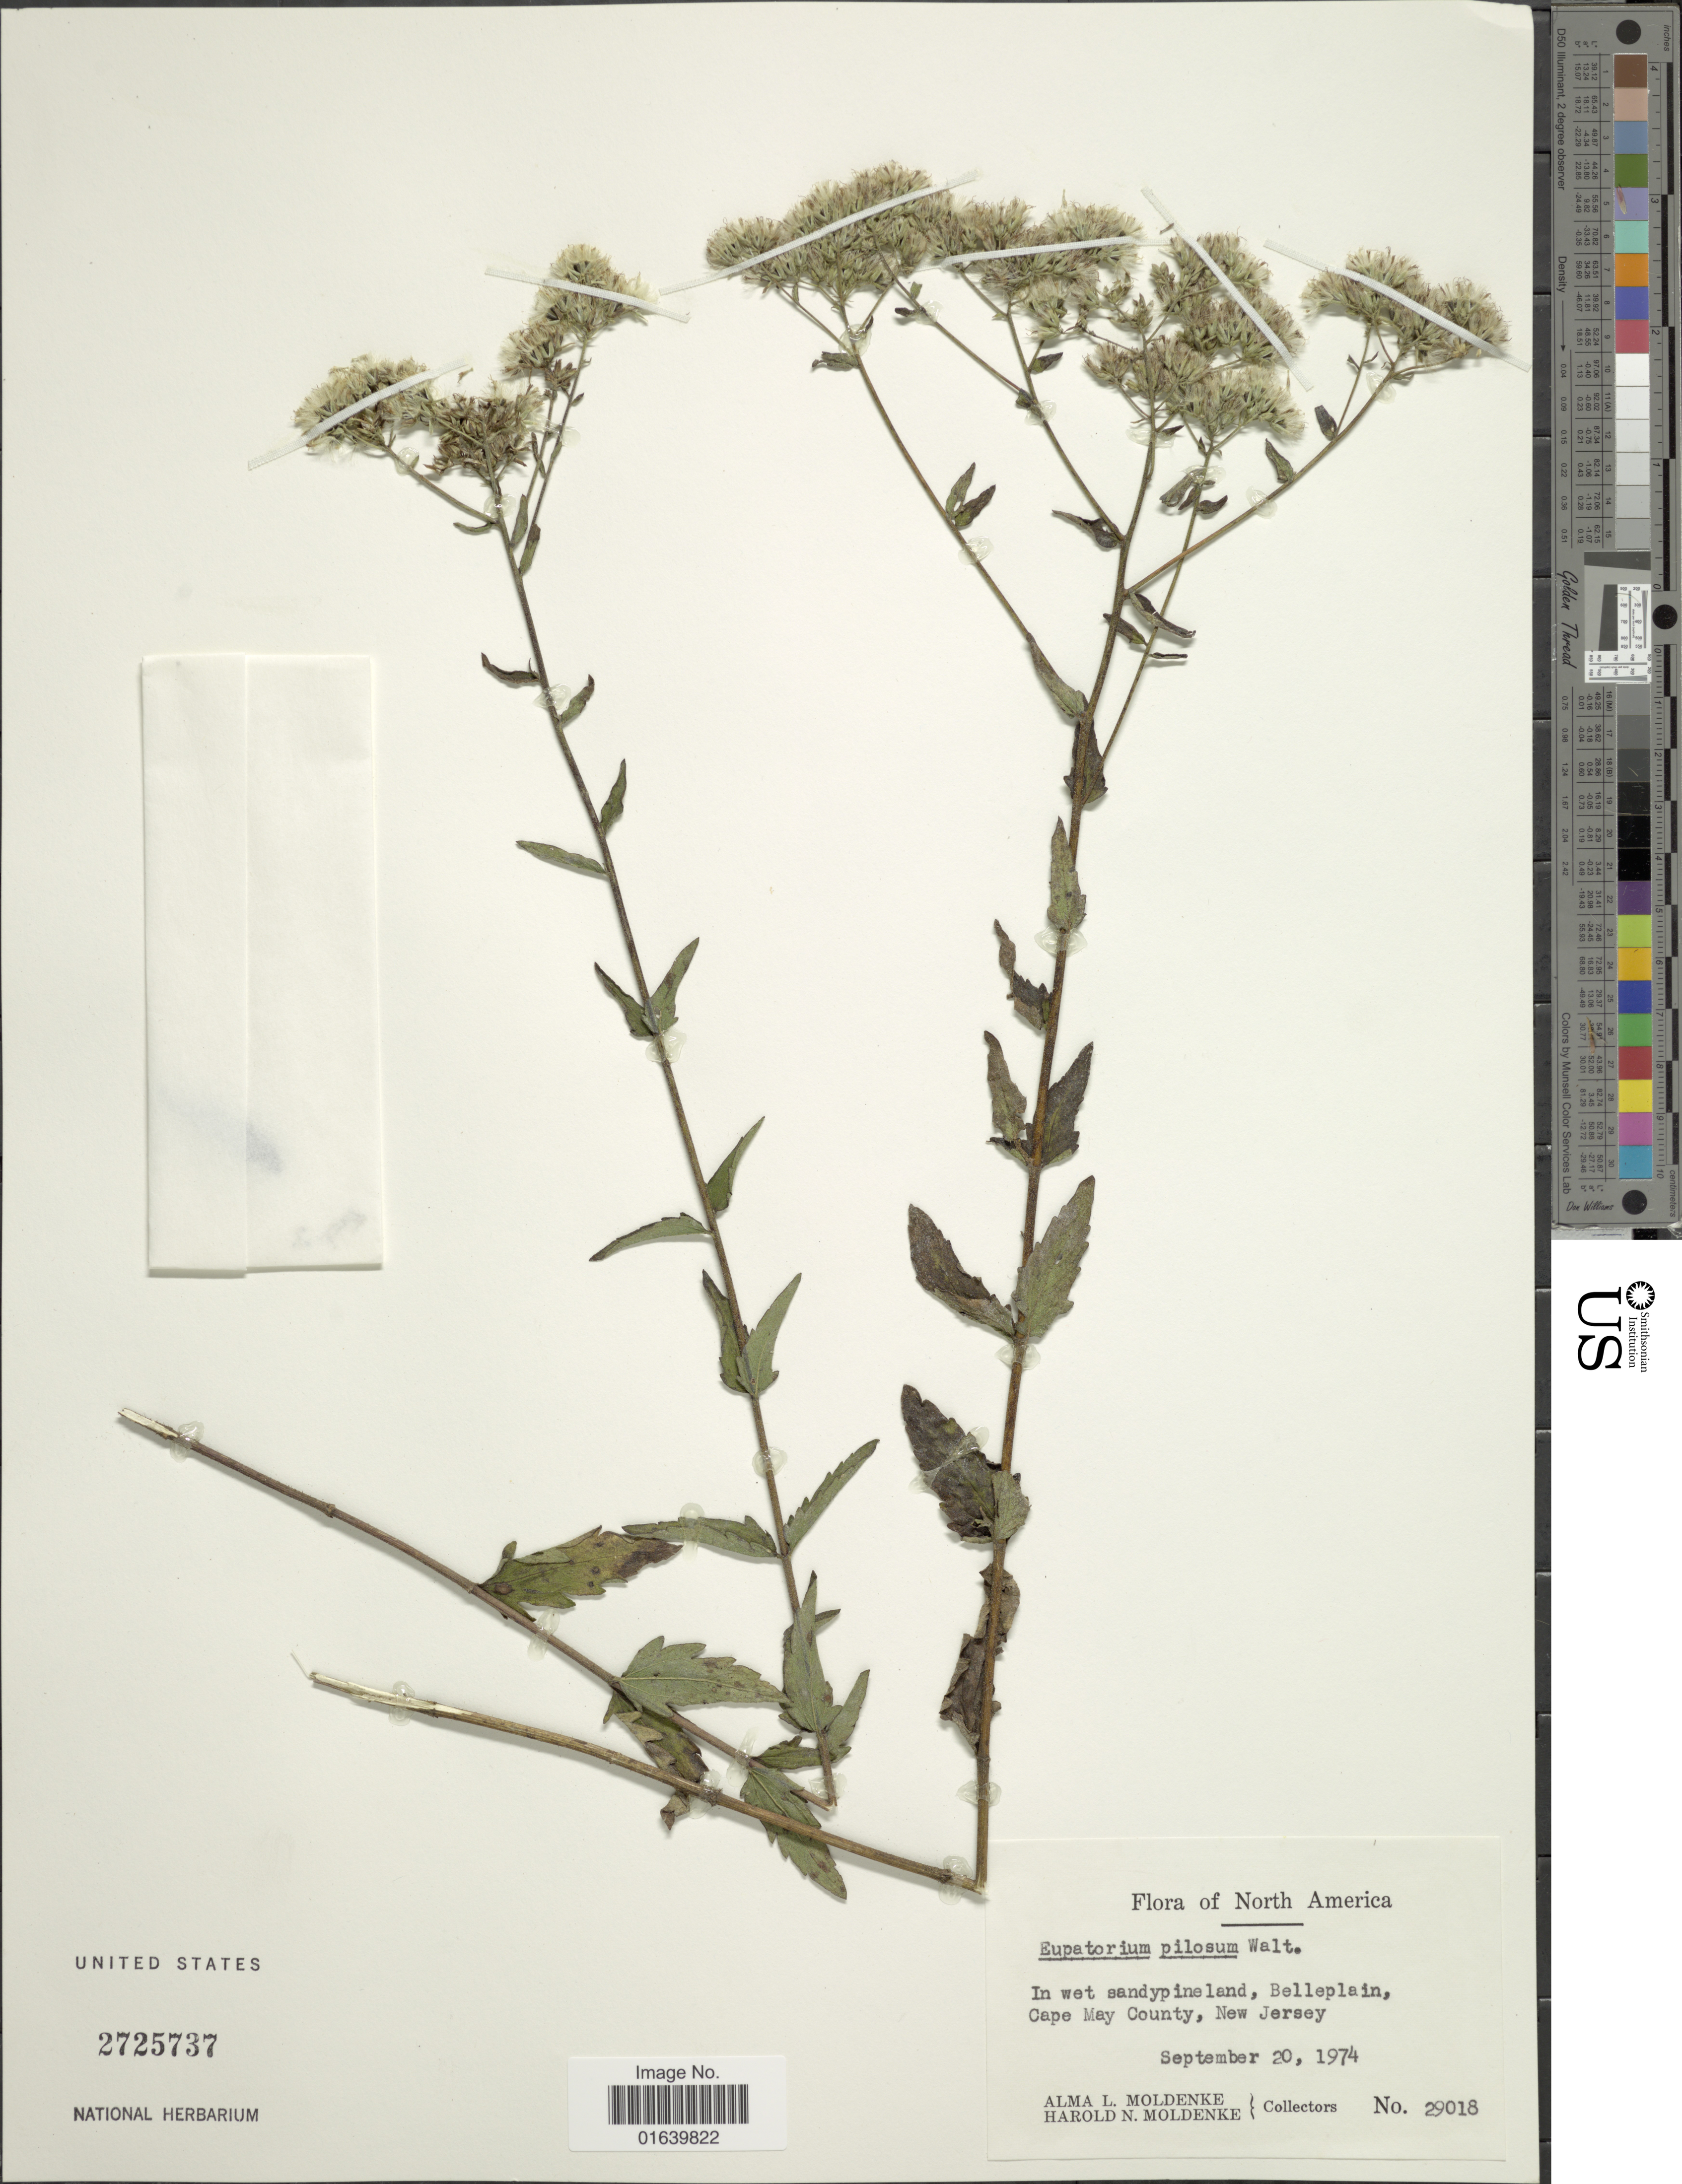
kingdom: Plantae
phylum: Tracheophyta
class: Magnoliopsida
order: Asterales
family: Asteraceae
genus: Eupatorium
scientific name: Eupatorium pilosum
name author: Walter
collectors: A. L. Moldenke & H. N. Moldenke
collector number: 29018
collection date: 1974-09-20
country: United States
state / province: New Jersey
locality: North America, Belleplain, Cape May County.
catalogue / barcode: US 2725737